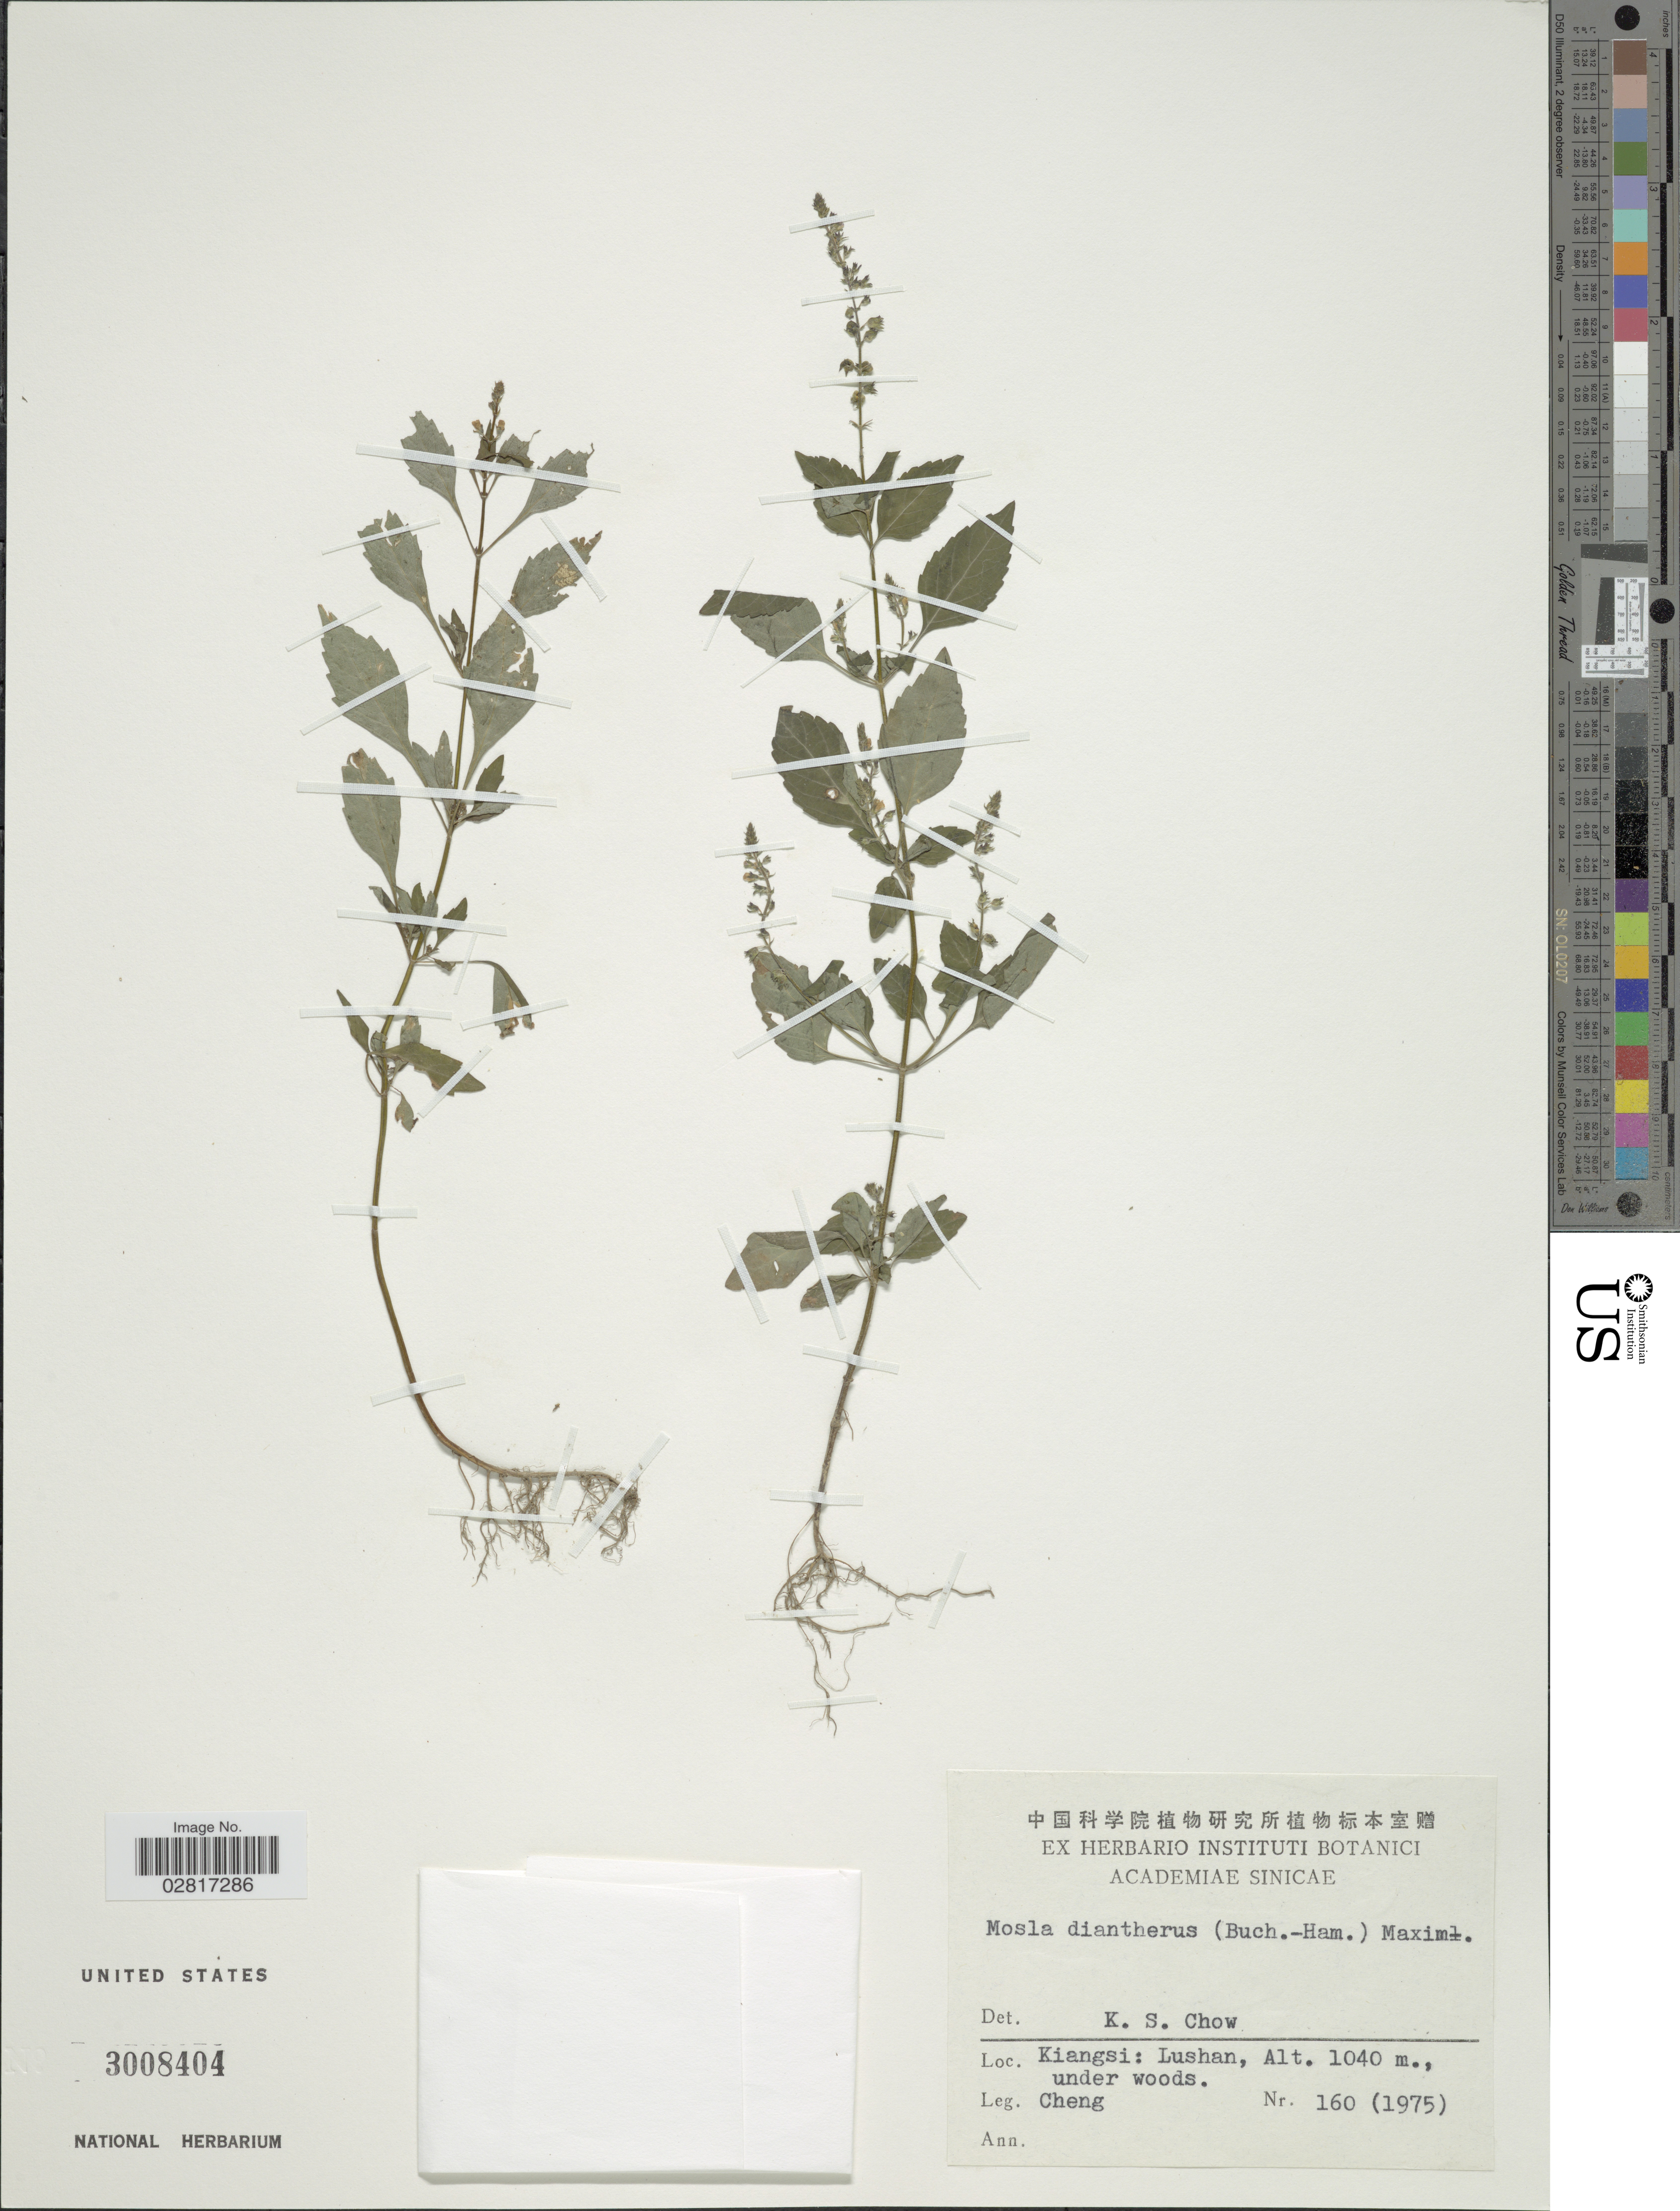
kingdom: Plantae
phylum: Tracheophyta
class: Magnoliopsida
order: Lamiales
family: Lamiaceae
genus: Mosla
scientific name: Mosla dianthera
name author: (Roxb.) Maxim.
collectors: -. Cheng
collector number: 160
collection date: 1975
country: China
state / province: Jiangxi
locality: Kiangsi: Lushan.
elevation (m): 1040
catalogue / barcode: US 3008404